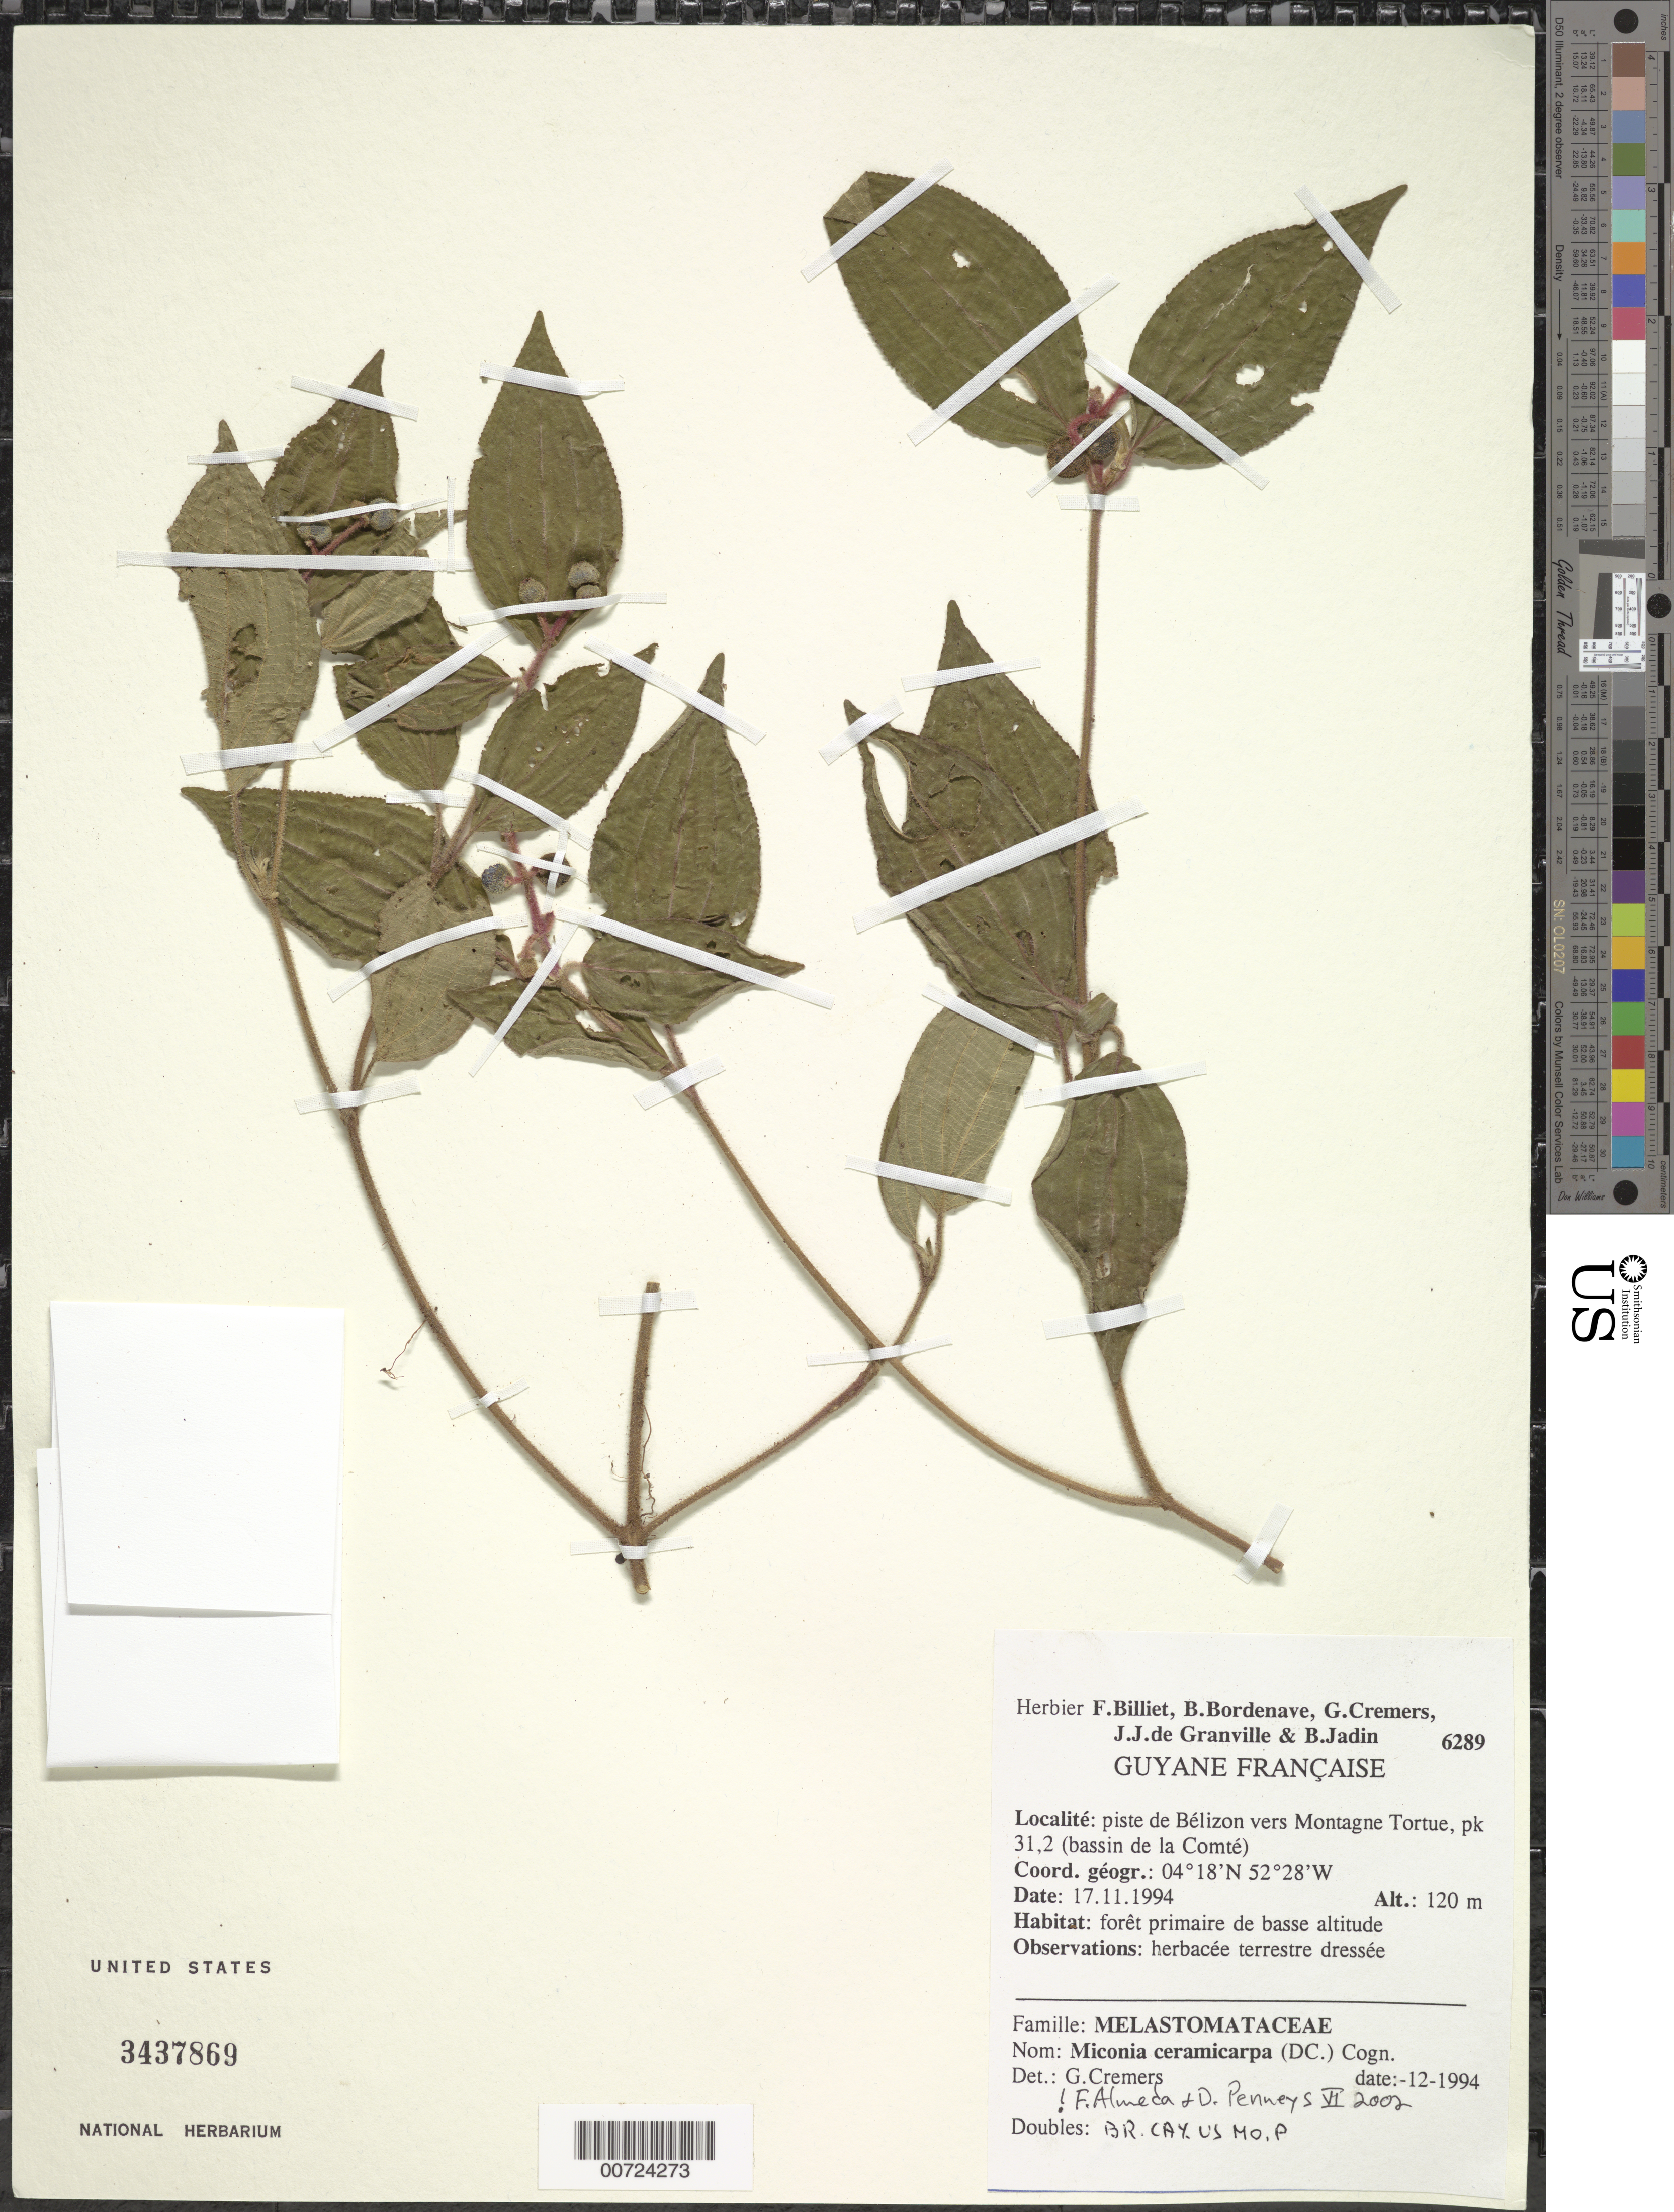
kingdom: Plantae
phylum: Tracheophyta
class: Magnoliopsida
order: Myrtales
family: Melastomataceae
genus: Miconia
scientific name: Miconia ceramicarpa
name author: (DC.) Cogn.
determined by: Almeda, F.; Penneys, D. S.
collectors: F. Billiet, G. Cremers, B. Bordenave, J.-J. de Granville & B. Jadin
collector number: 6289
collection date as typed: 17-Nov-94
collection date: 1994-11-17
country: French Guiana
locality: Piste de Bélizon, vers Montagne Tortue, pk 31.2 (Bassin de la Comté)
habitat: Primary forest, low altitude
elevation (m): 120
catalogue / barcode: US 3437869